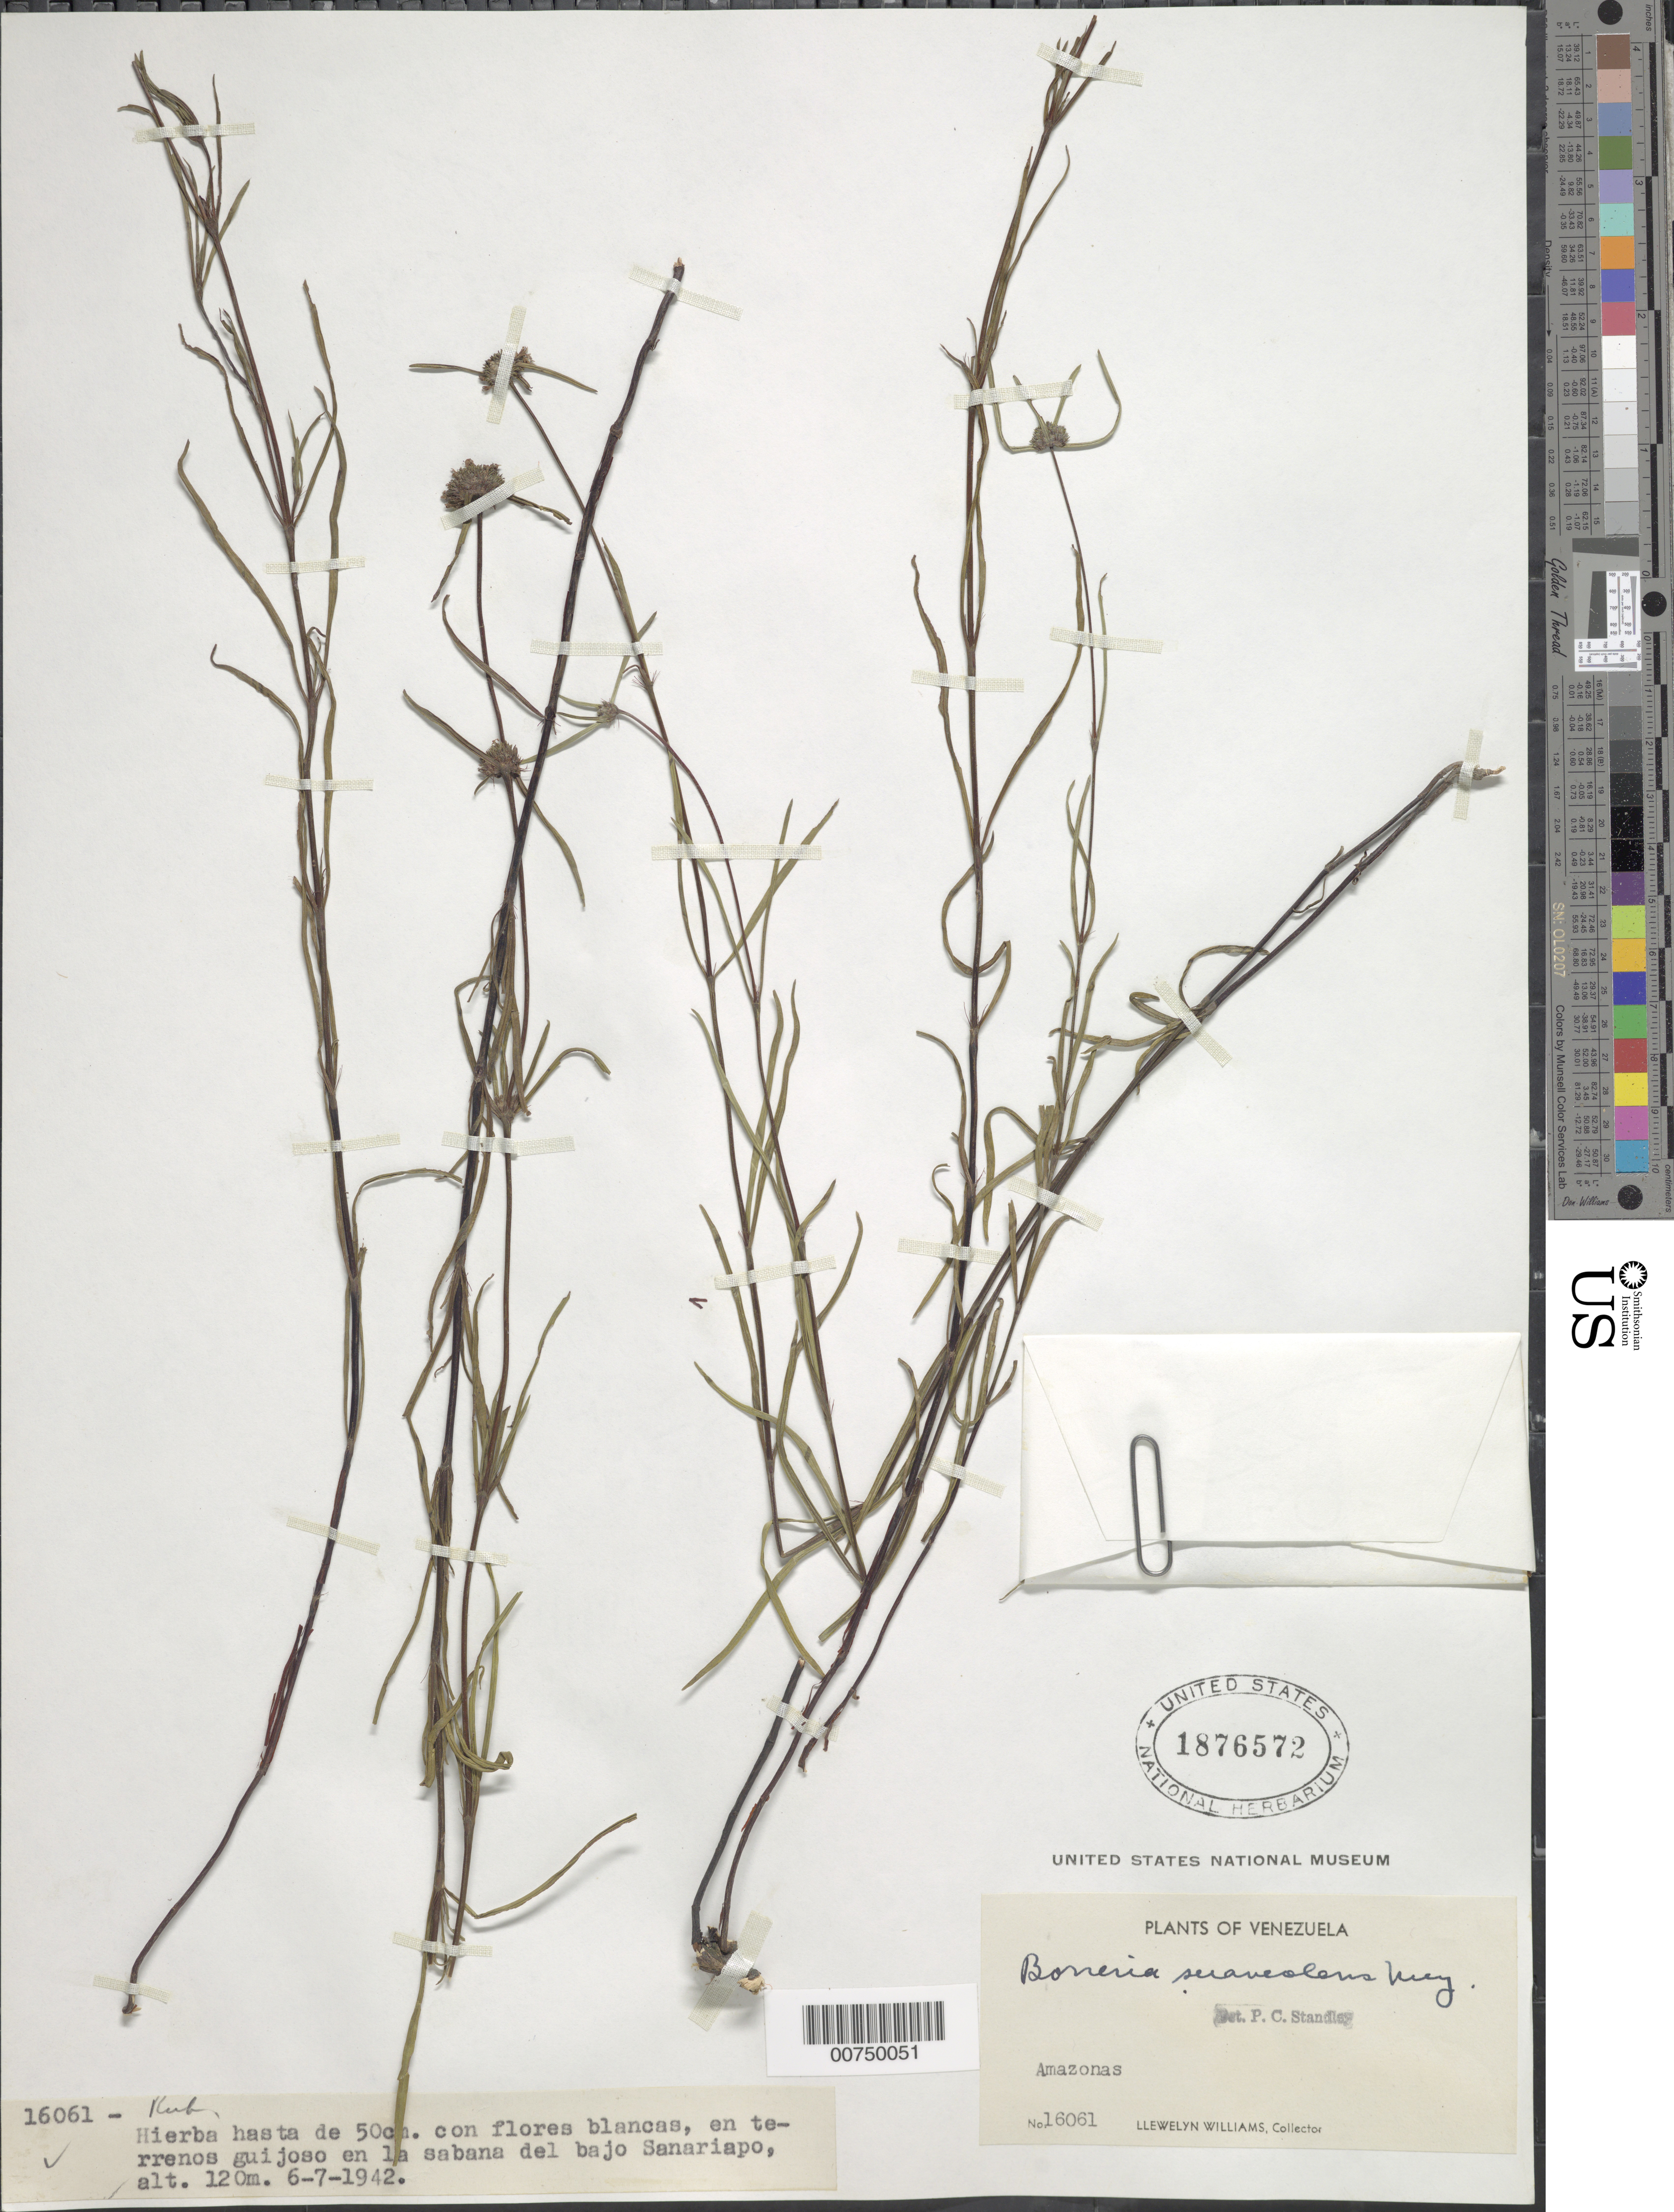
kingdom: Plantae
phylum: Tracheophyta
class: Magnoliopsida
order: Gentianales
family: Rubiaceae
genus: Borreria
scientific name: Borreria suaveolens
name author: G. Mey.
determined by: Standley, Paul C.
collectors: Ll. Williams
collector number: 16061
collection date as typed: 6-Jul-42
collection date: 1942-07-06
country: Venezuela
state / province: Amazonas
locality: Sanariapo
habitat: Terreno guijoso en la sabana de bajo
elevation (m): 120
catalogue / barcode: US 1876572